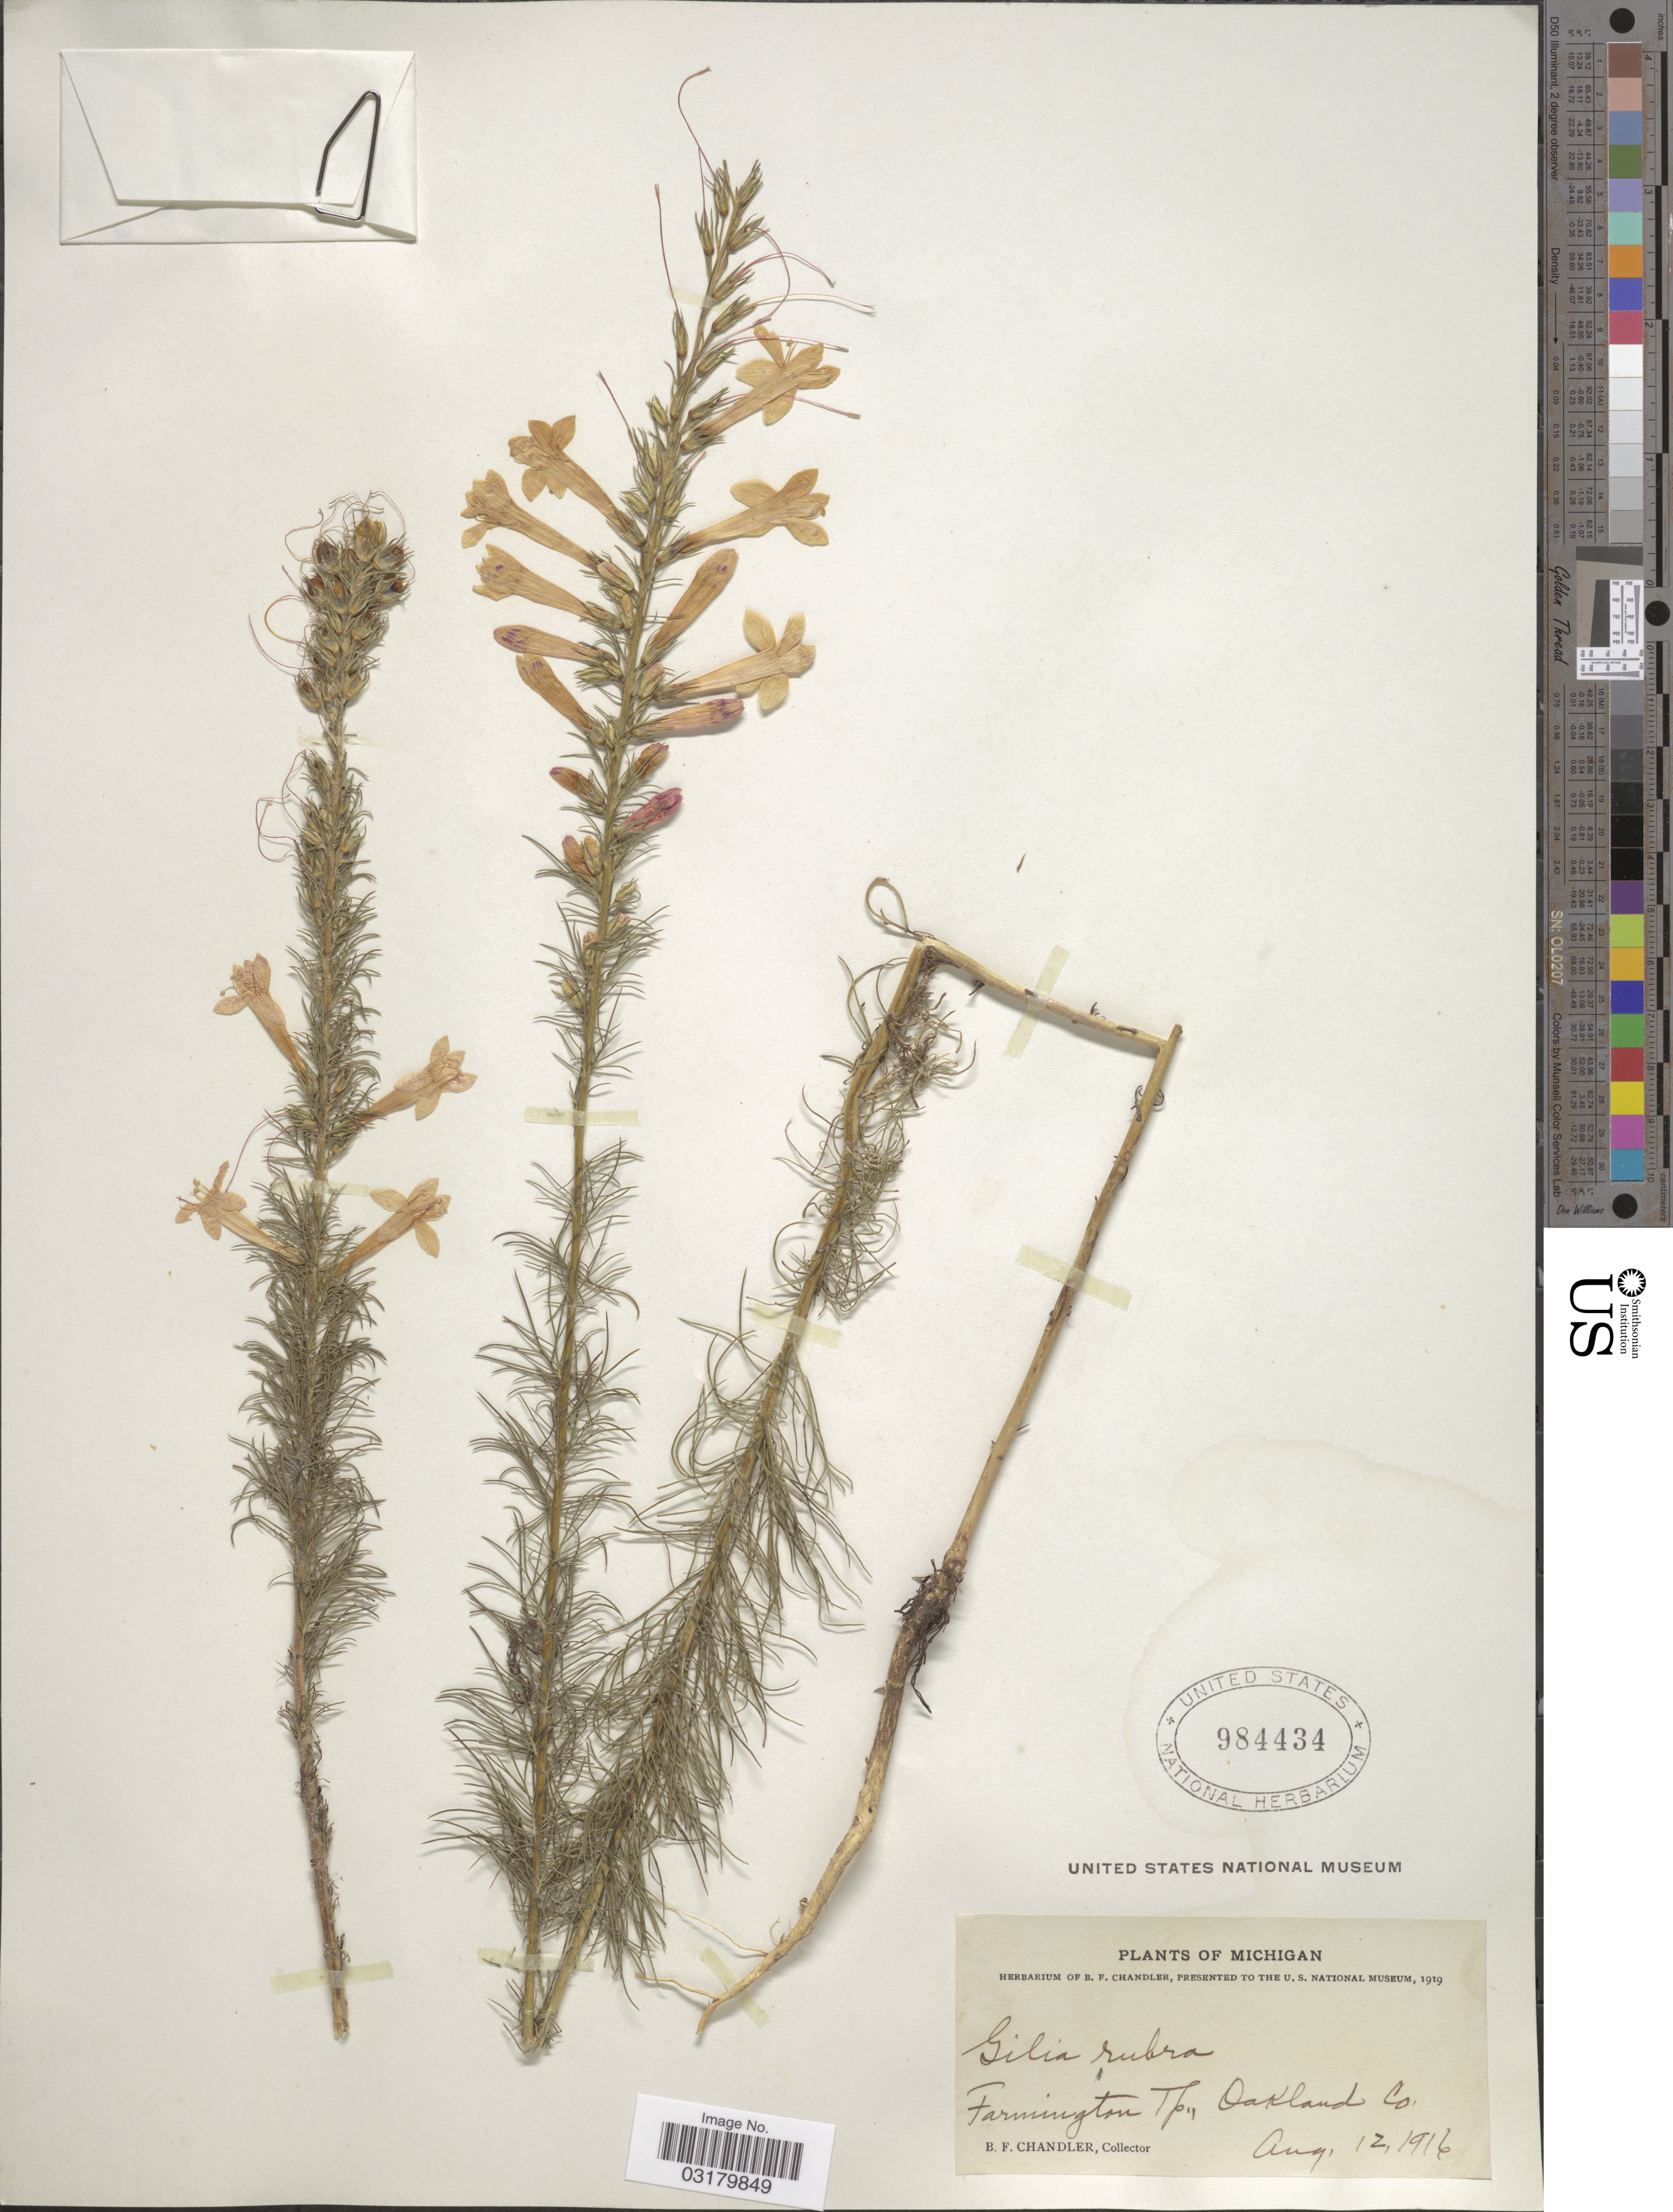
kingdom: Plantae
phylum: Tracheophyta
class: Magnoliopsida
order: Ericales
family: Polemoniaceae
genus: Ipomopsis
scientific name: Ipomopsis rubra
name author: (L.) Wherry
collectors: B. F. Chandler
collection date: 1916-08-12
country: United States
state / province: Michigan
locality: Farmington Tp., Oakland Co.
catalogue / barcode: US 984434